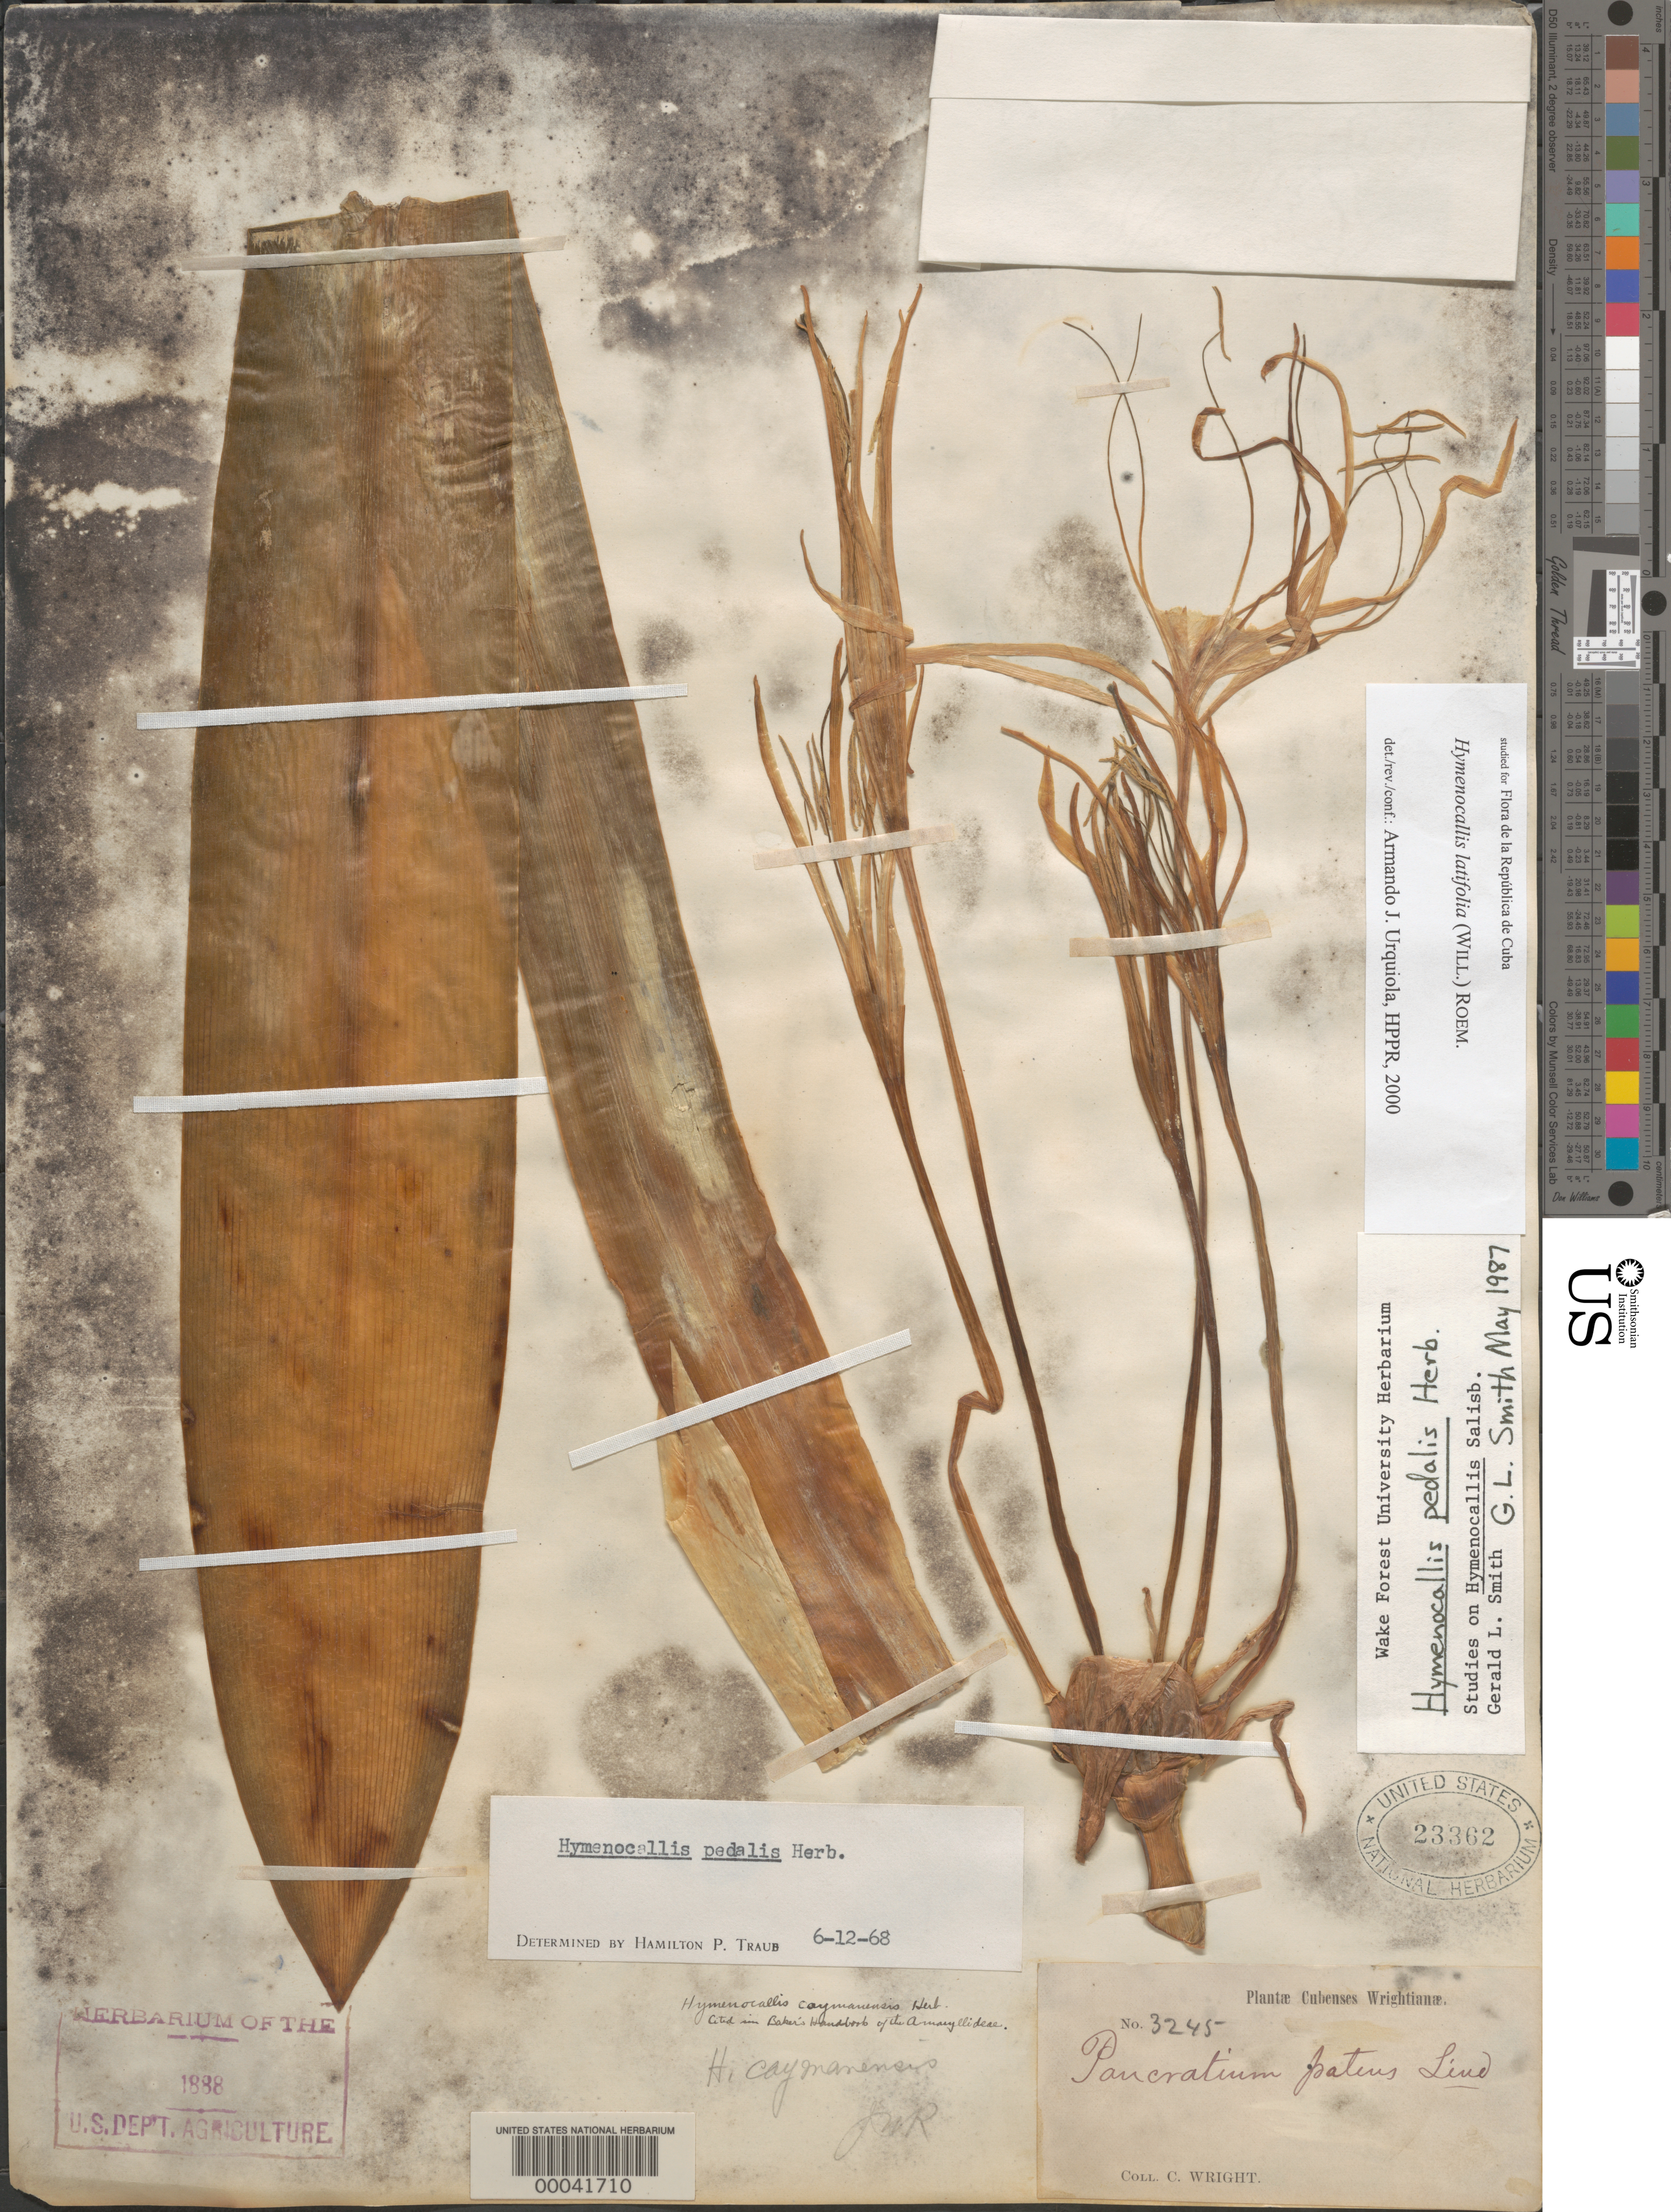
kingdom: Plantae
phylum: Tracheophyta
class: Liliopsida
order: Asparagales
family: Amaryllidaceae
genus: Hymenocallis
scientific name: Hymenocallis pedalis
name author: Herb.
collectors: C. Wright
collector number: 3245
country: Cuba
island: Greater Antilles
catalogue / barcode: US 23362